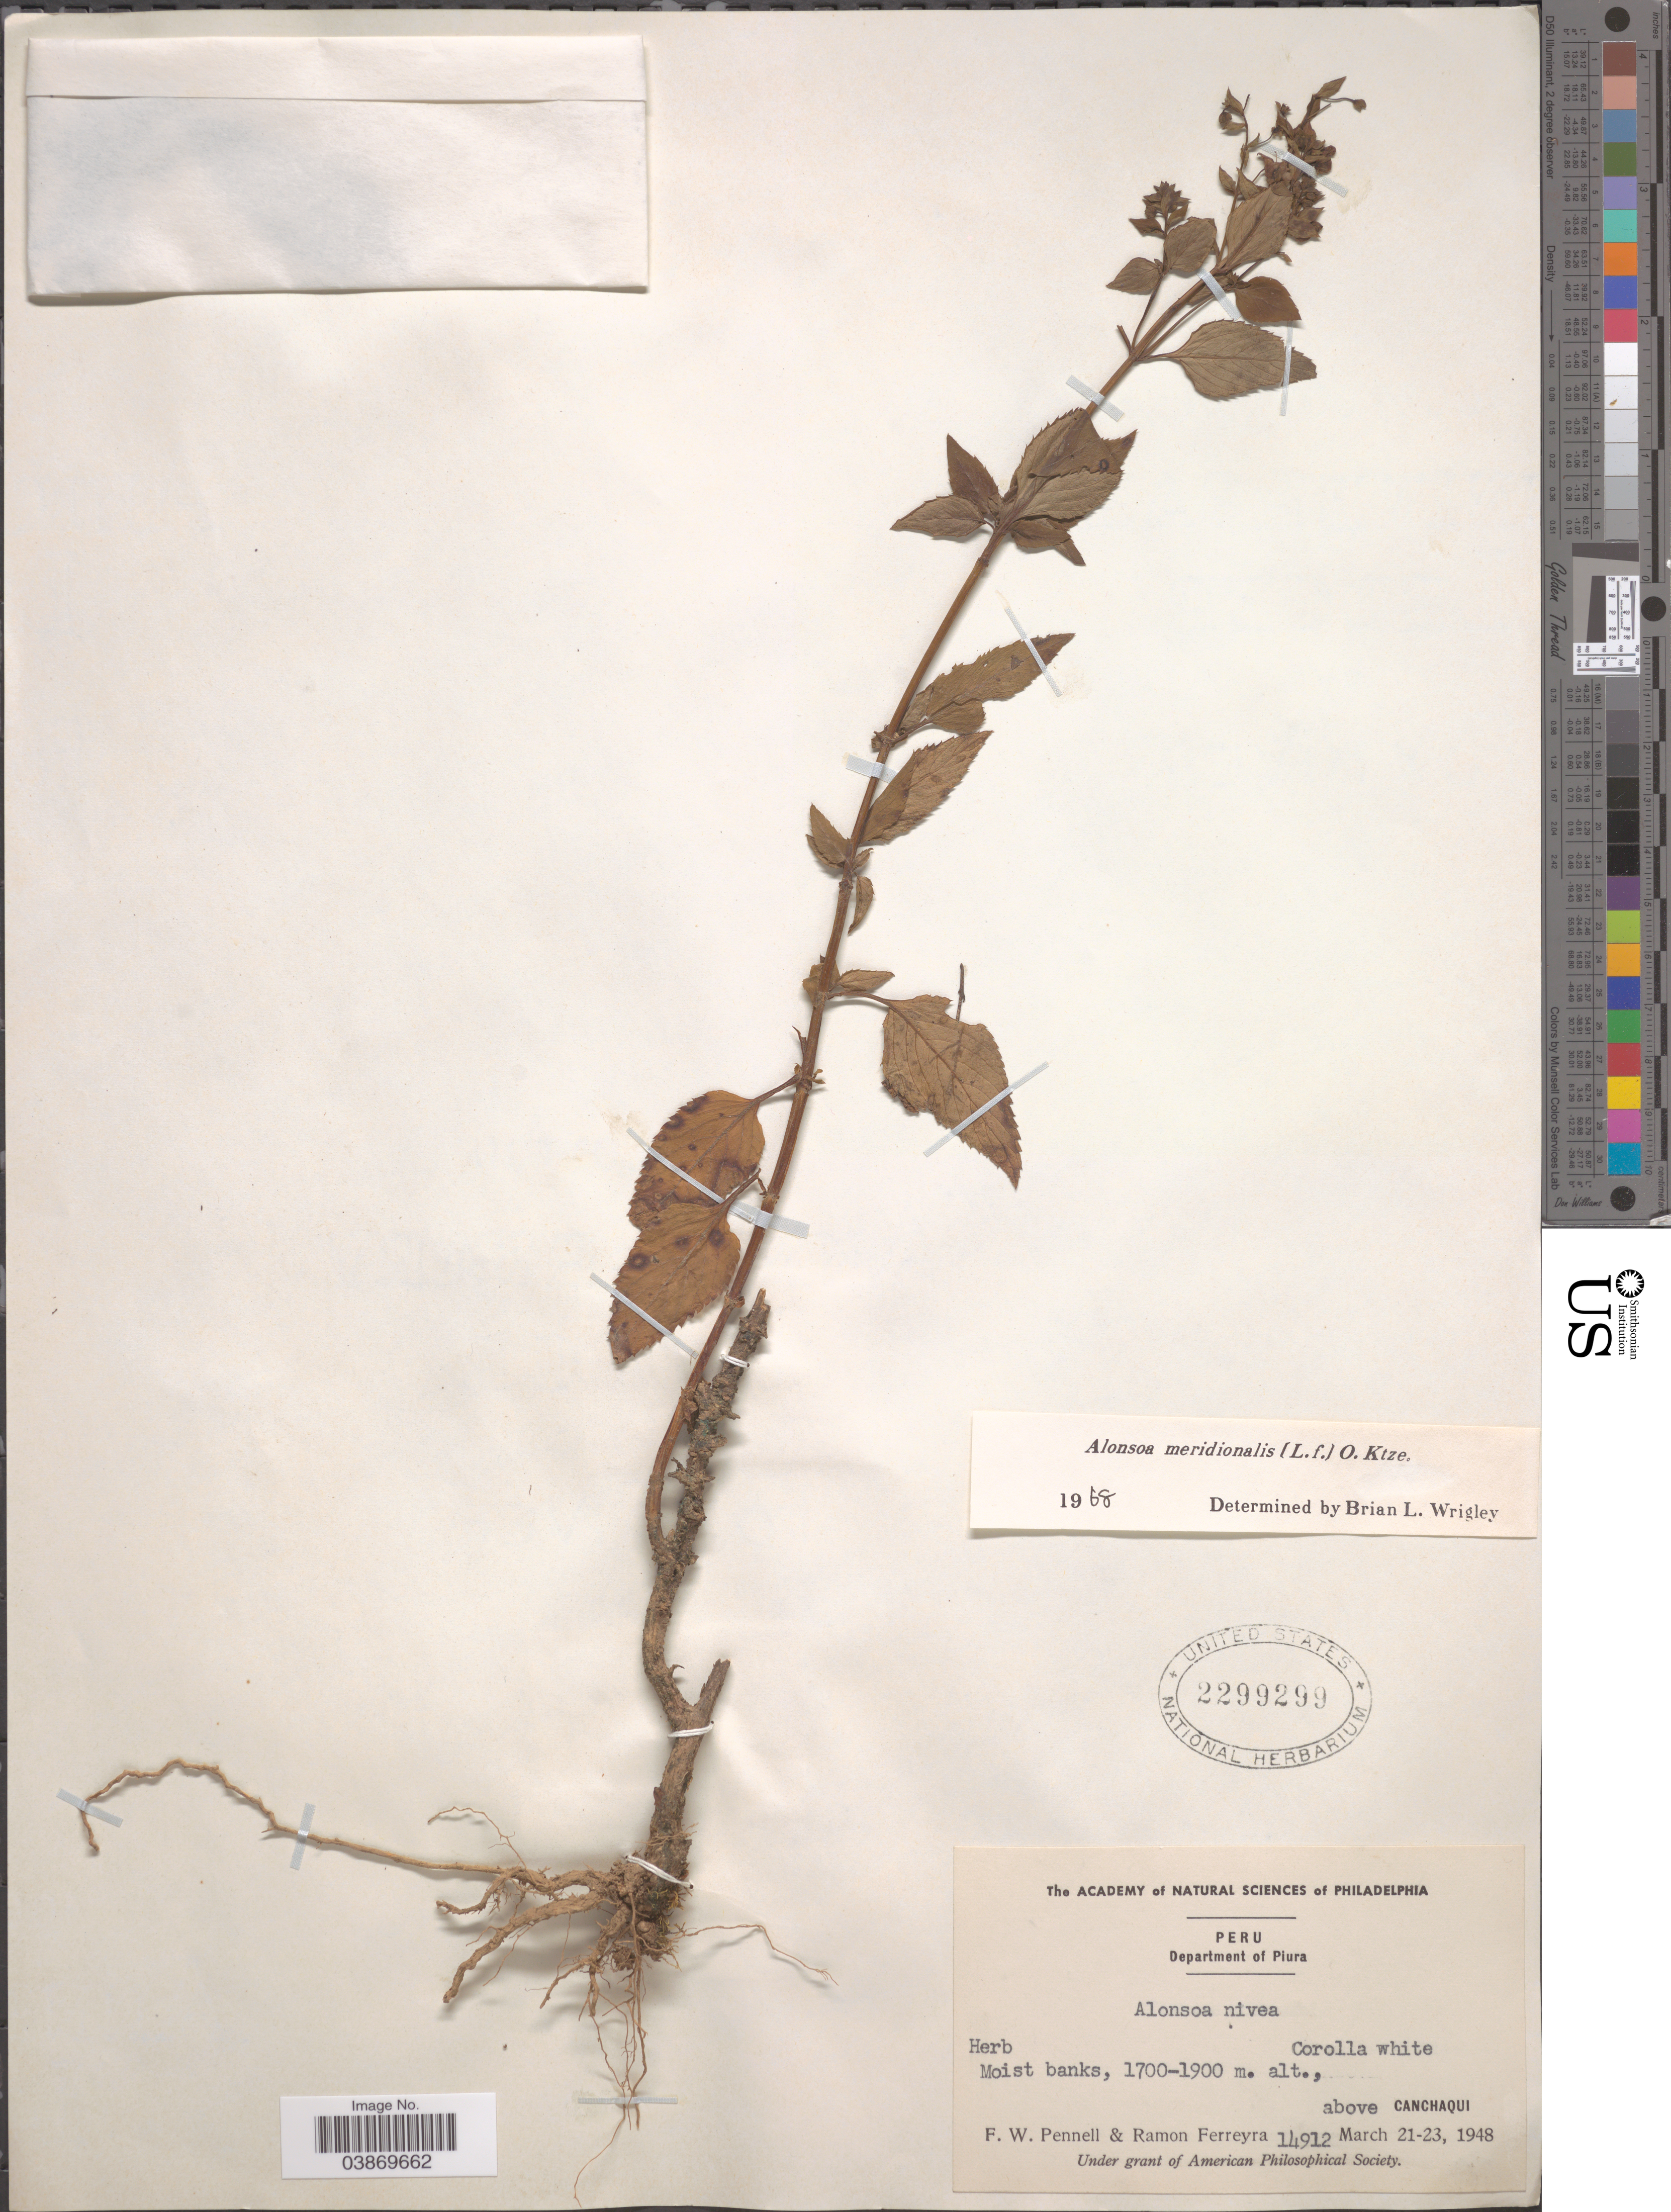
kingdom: Plantae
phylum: Tracheophyta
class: Magnoliopsida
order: Lamiales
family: Scrophulariaceae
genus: Alonsoa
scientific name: Alonsoa meridionalis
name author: (L. f.) Kuntze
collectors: F. W. Pennell & R. A. Ferreyra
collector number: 14912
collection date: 1948-03-21/1948-03-23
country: Peru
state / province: Piura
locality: Department of Piura. Above Canchaqui.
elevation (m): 1700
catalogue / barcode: US 2299299